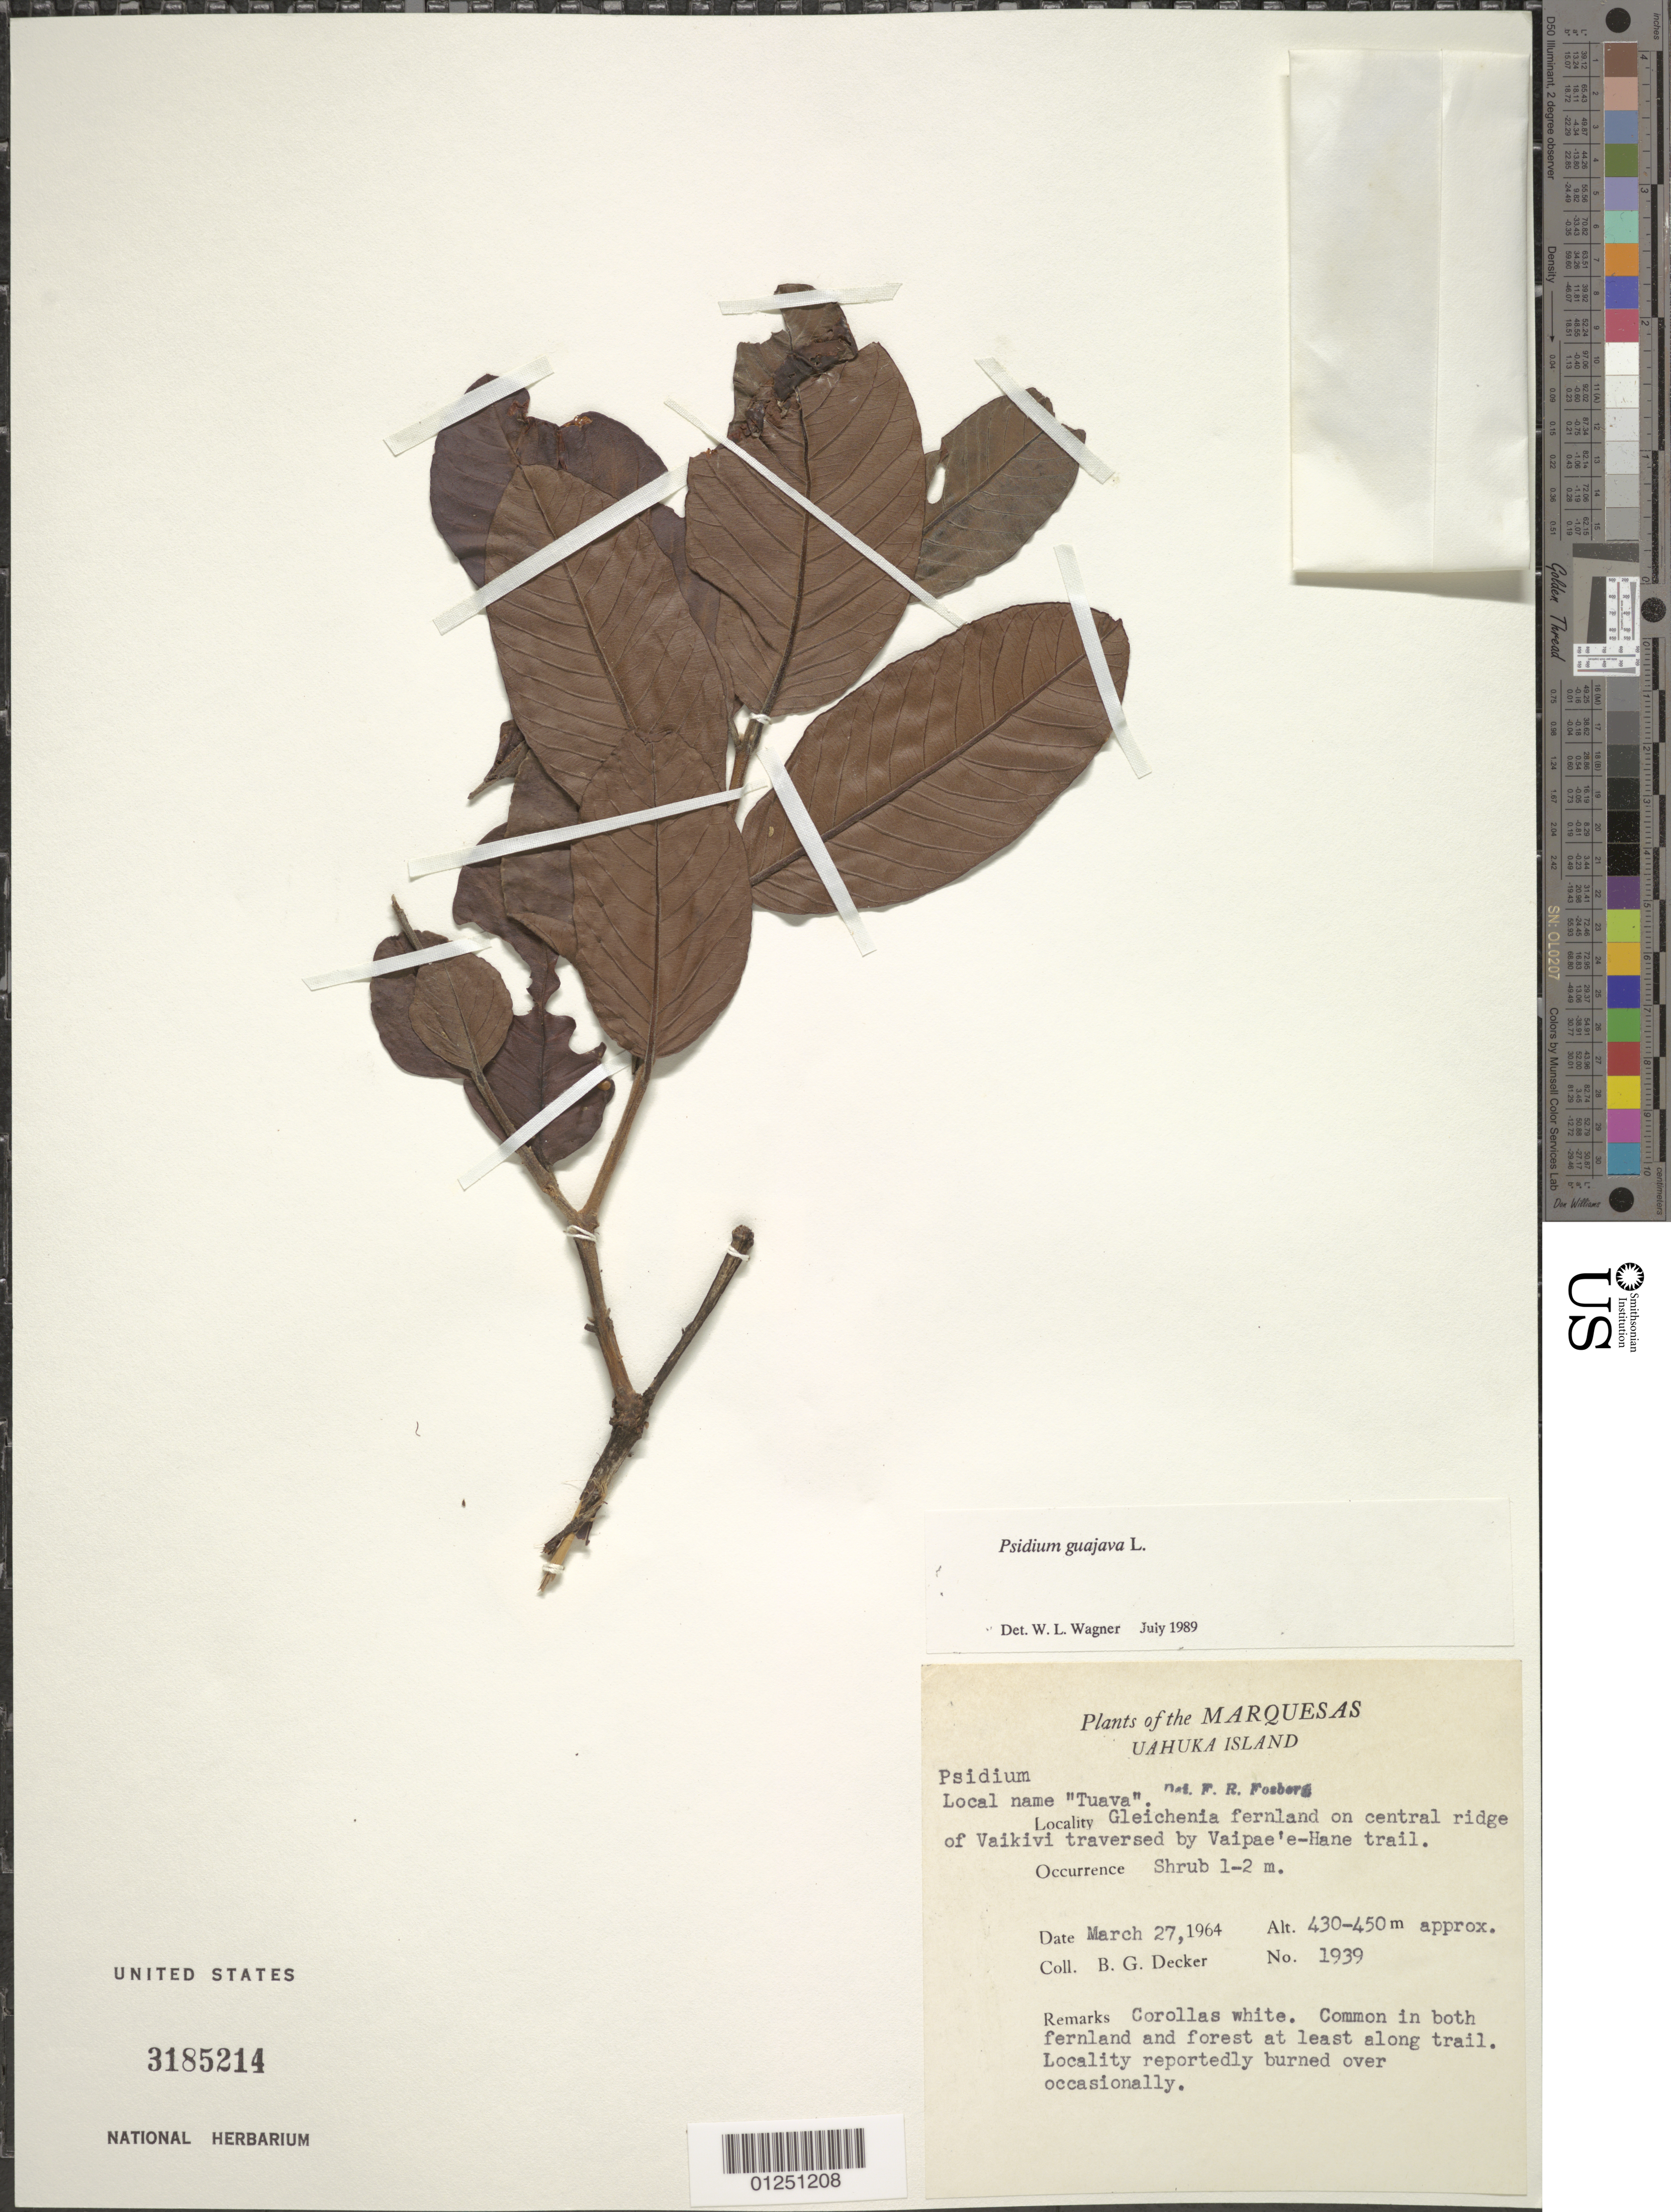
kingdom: Plantae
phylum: Tracheophyta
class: Magnoliopsida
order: Myrtales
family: Myrtaceae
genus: Psidium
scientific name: Psidium guajava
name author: L.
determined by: Wagner, W. L., (BOT), Smithsonian Institution - National Museum of Natural History (UNITED STATES)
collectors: B. G. Decker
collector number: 1939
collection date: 1964-03-27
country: French Polynesia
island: Ua Huka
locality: Vaikivi traversed by aipae'eane trail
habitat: Fernland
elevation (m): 430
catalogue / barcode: US 3185214